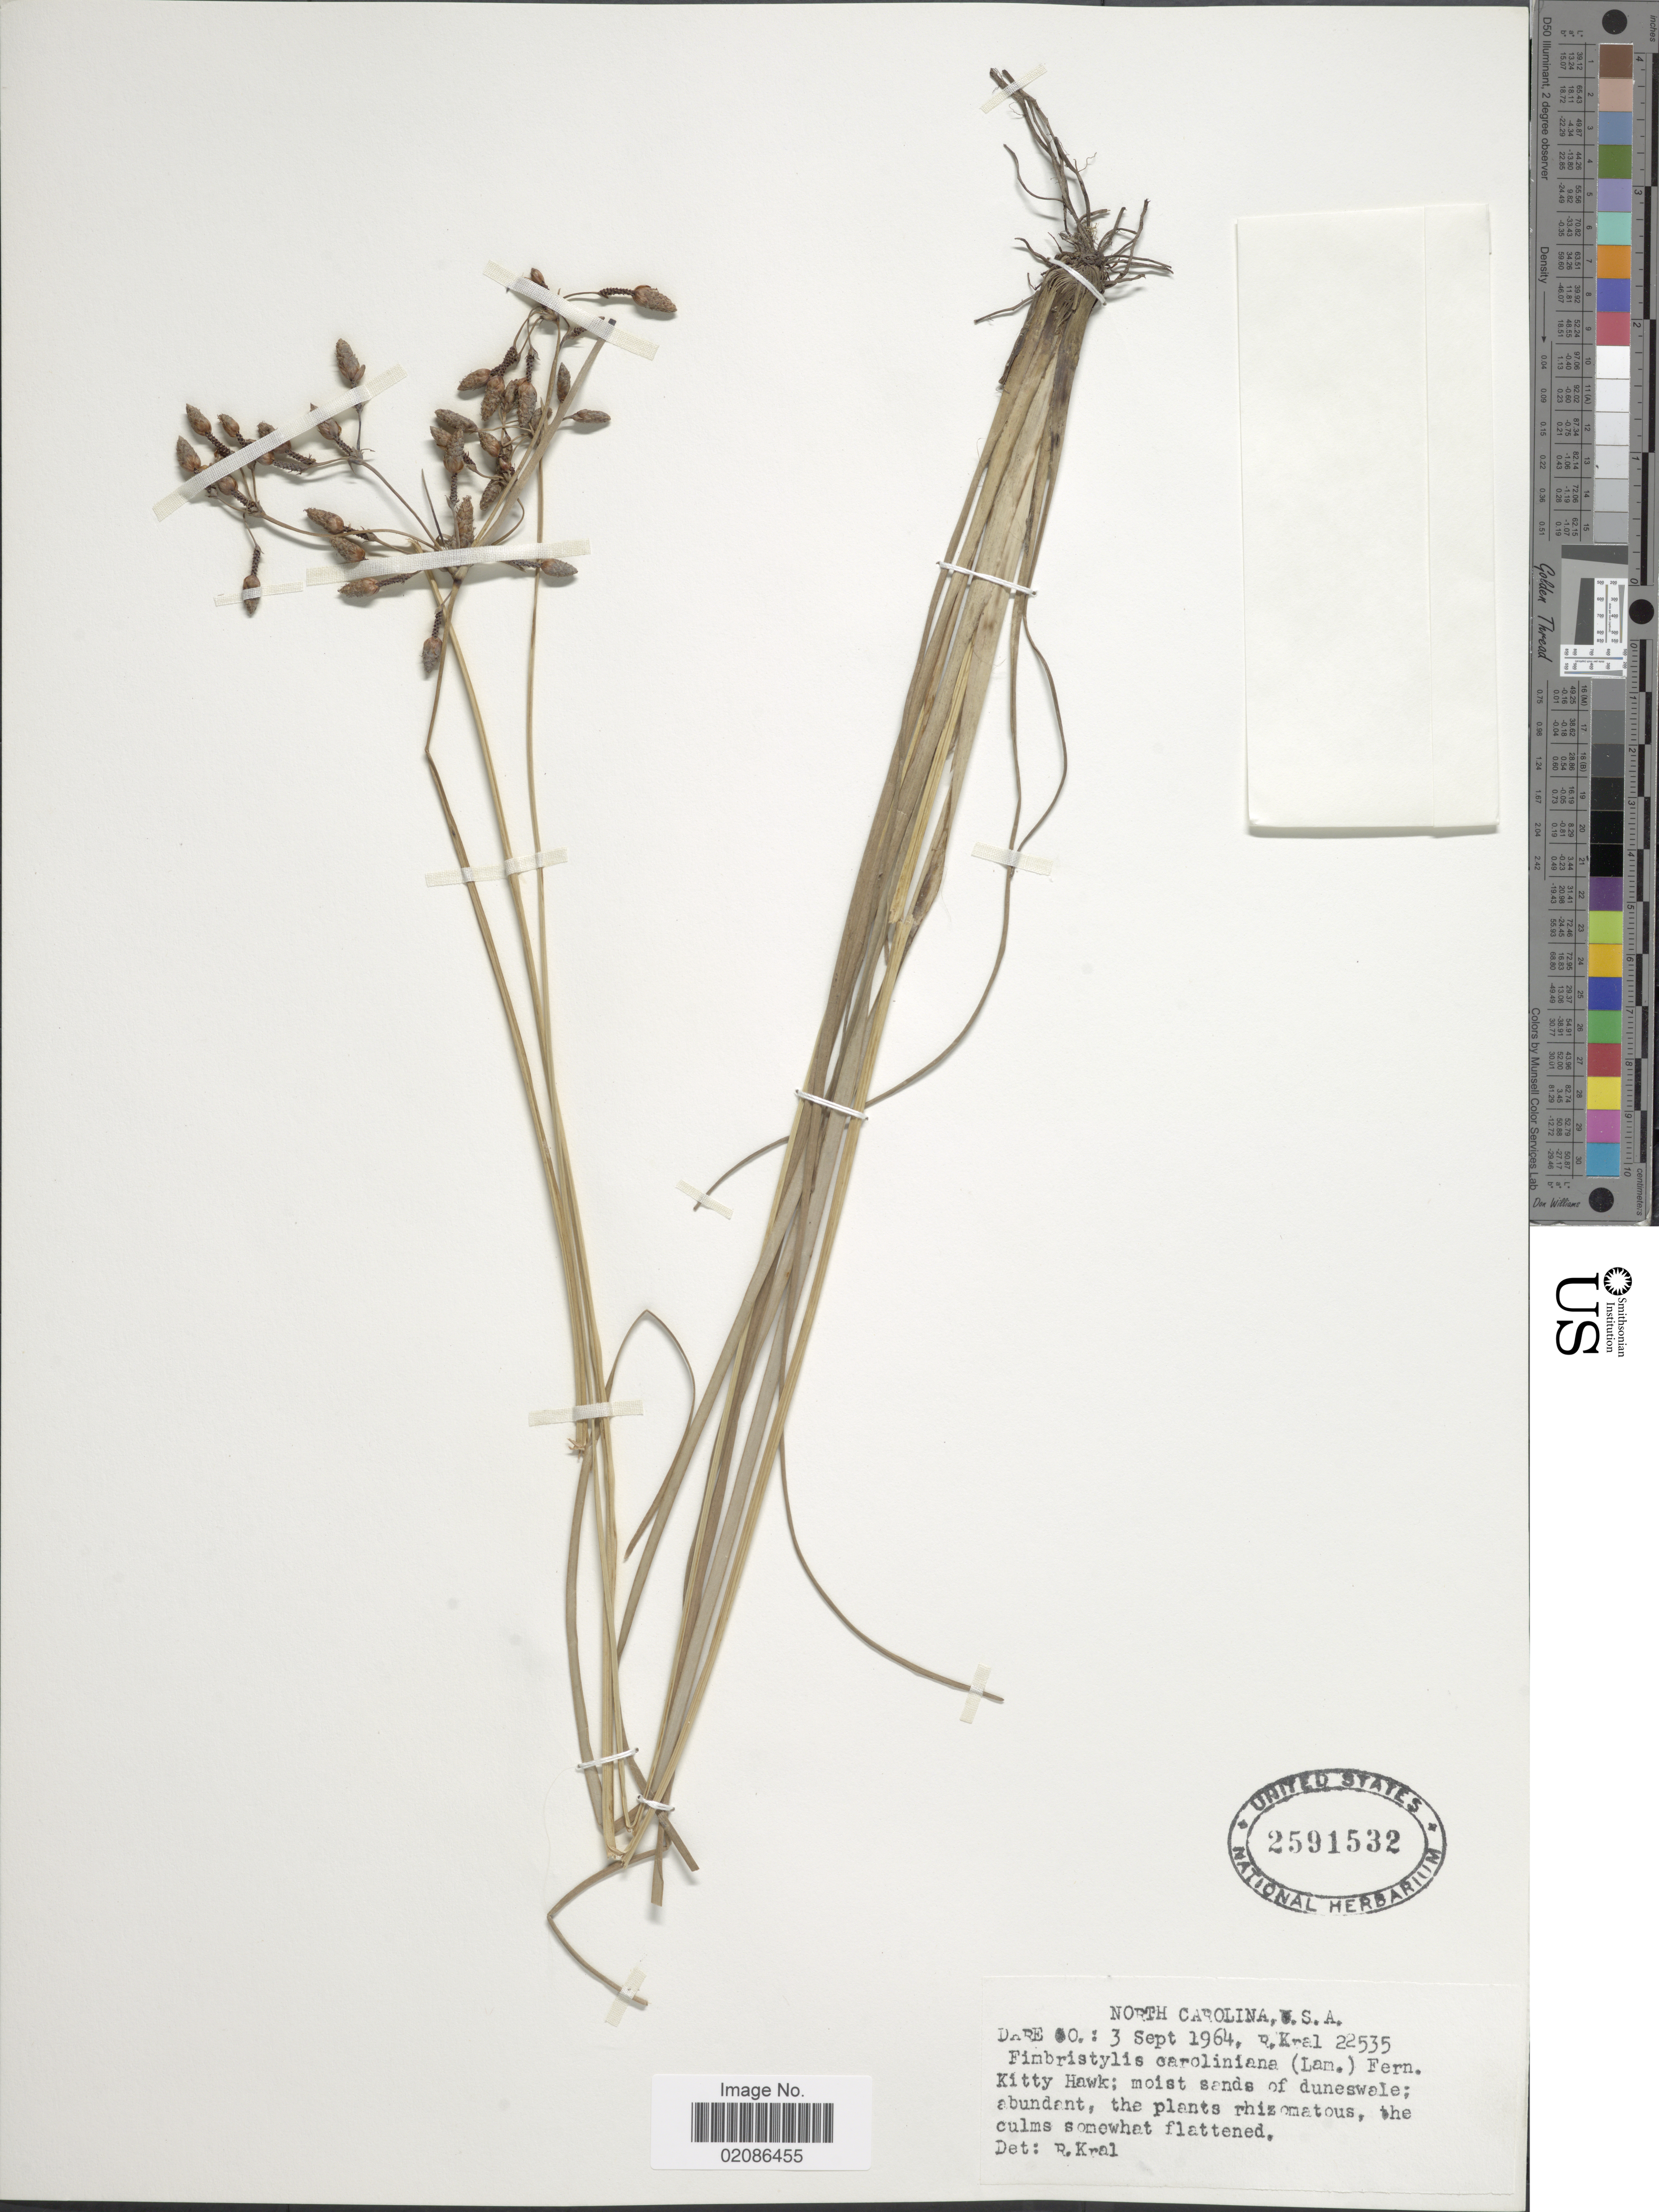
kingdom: Plantae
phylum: Tracheophyta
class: Liliopsida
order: Poales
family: Cyperaceae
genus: Fimbristylis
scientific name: Fimbristylis caroliniana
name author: (Lam.) Fernald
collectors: R. Kral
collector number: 22535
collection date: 1964-09-03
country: United States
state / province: North Carolina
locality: Dare Co; Kitty Hawk; moist sands of dunesswale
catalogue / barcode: US 2591532